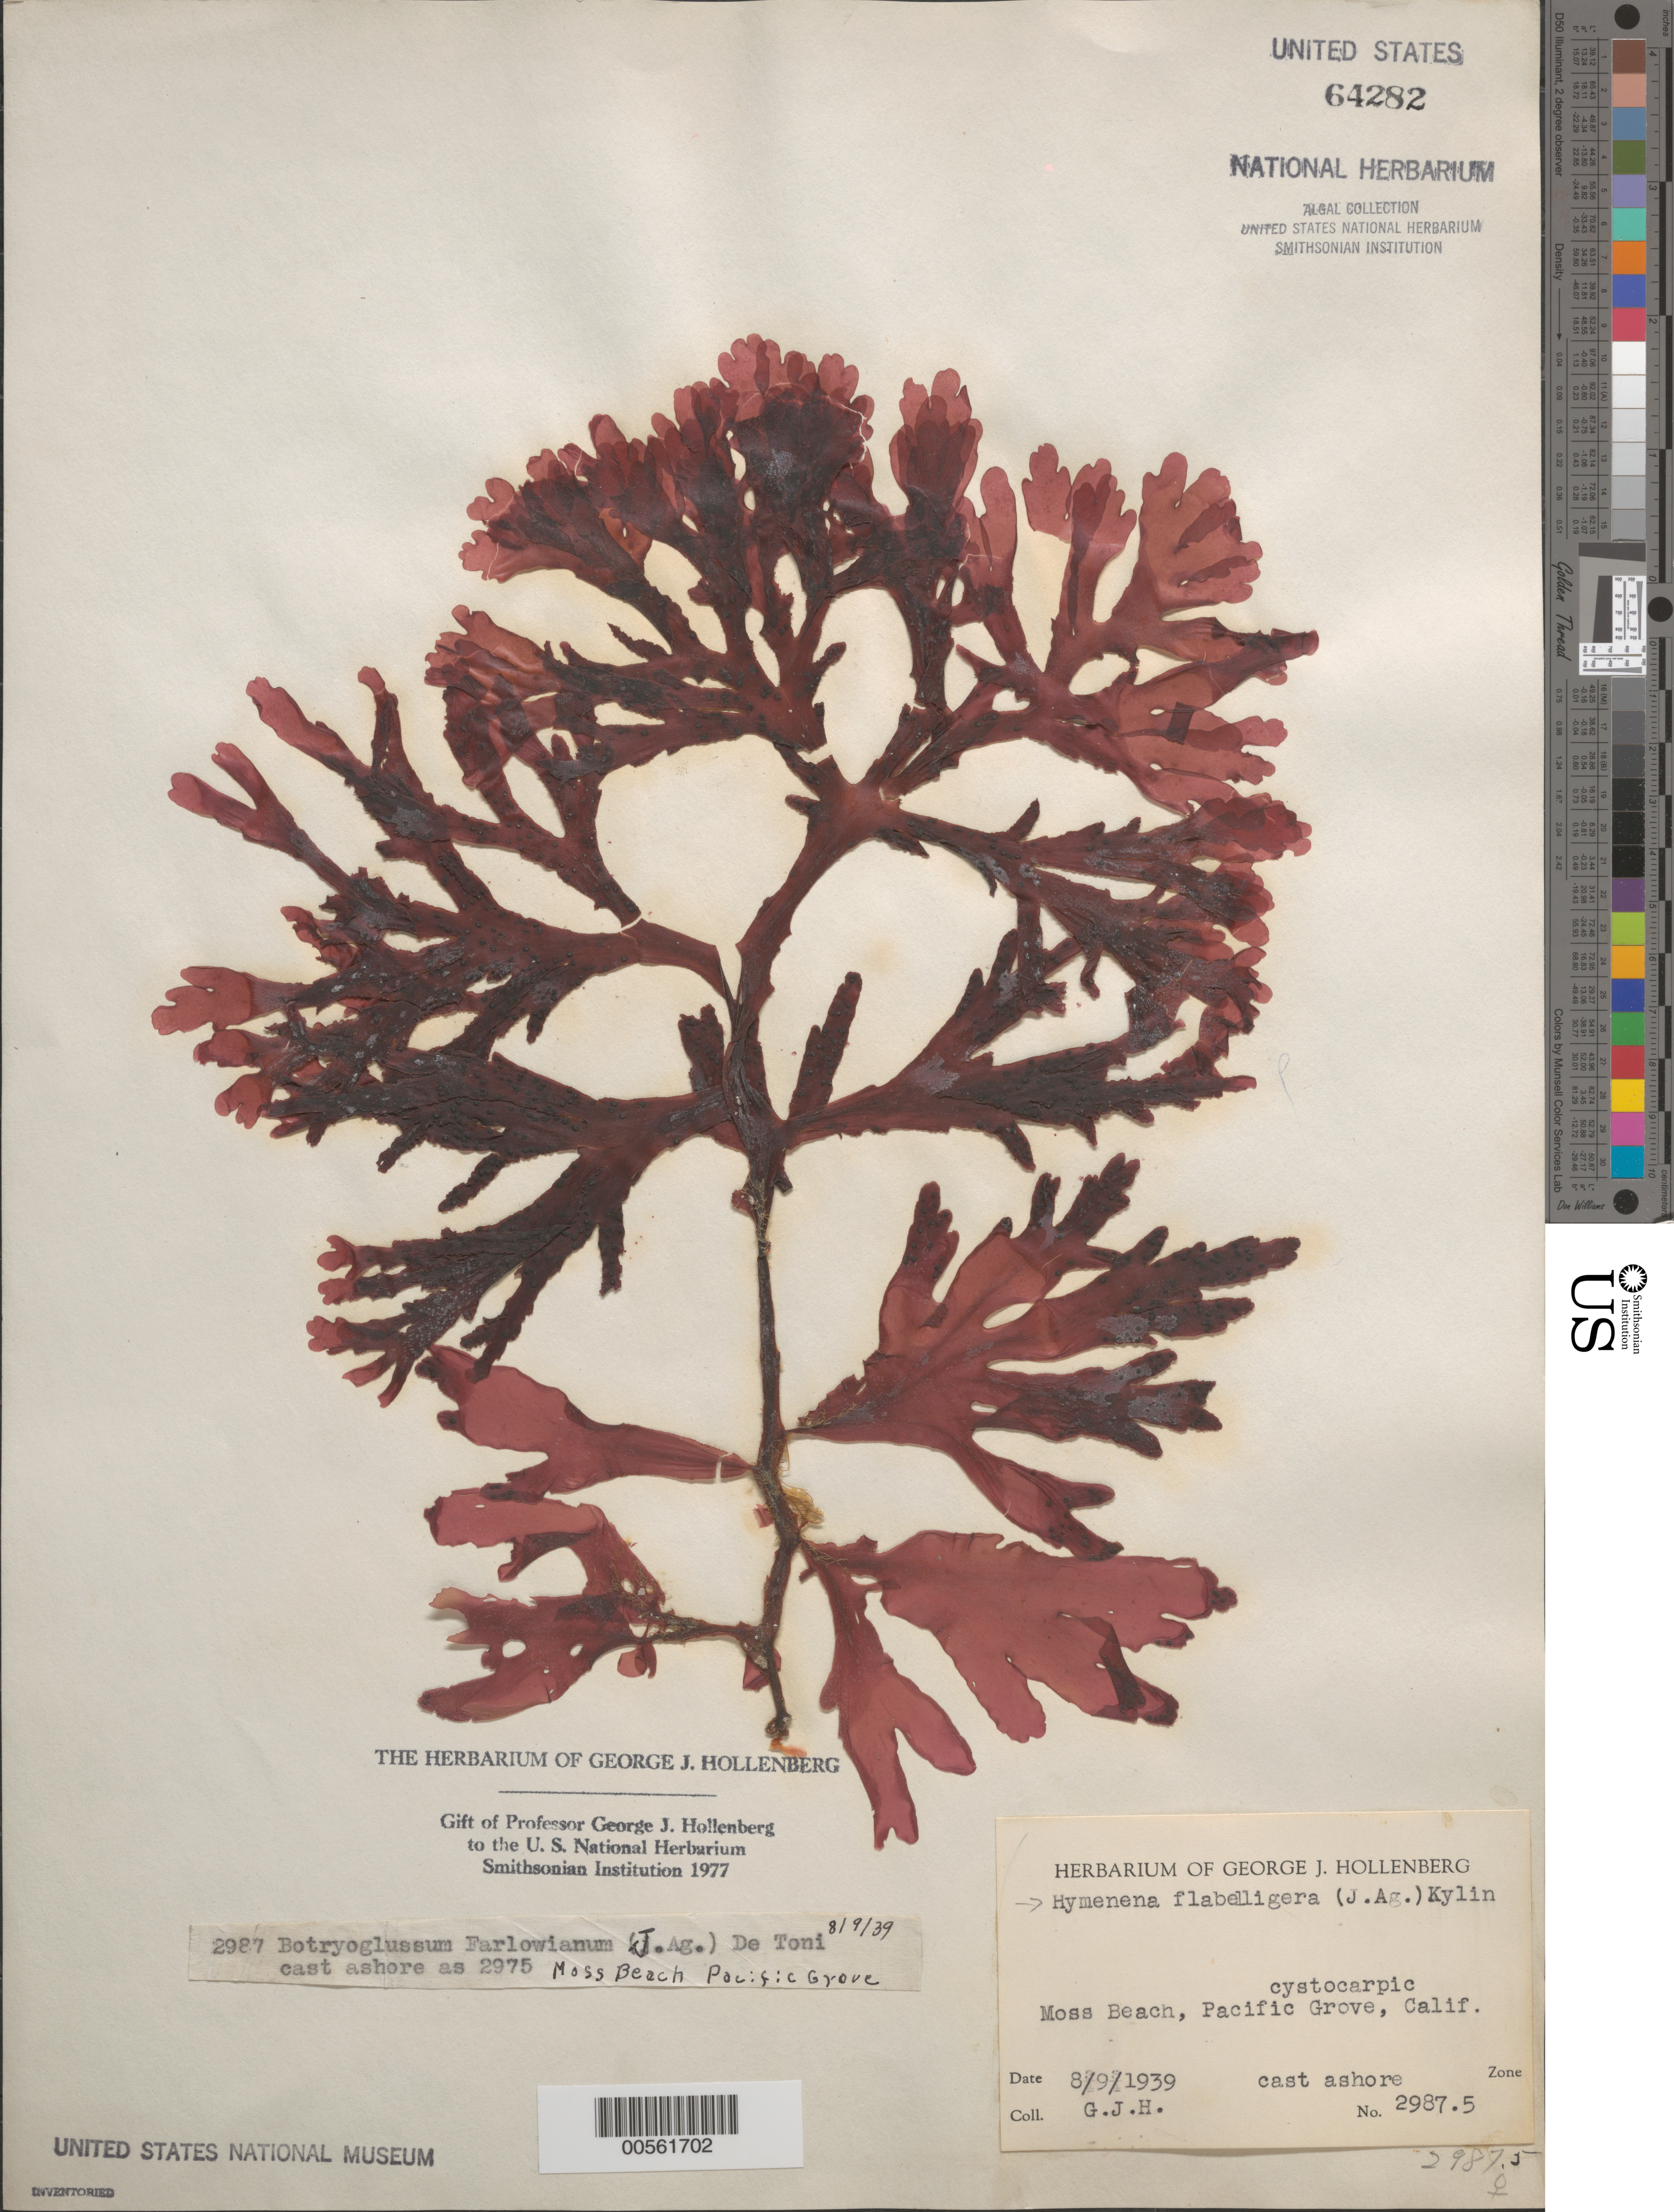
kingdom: Plantae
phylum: Rhodophyta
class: Florideophyceae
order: Ceramiales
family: Delesseriaceae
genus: Hymenena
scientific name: Hymenena flabelligera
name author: (J. Agardh) Kylin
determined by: Hollenberg, George J.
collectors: G. Hollenberg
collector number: GJH 2987.5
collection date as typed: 09 Aug 1939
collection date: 1939-08-09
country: United States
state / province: California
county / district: Monterey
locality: Moss Beach, Pacific Grove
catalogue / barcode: US 64282